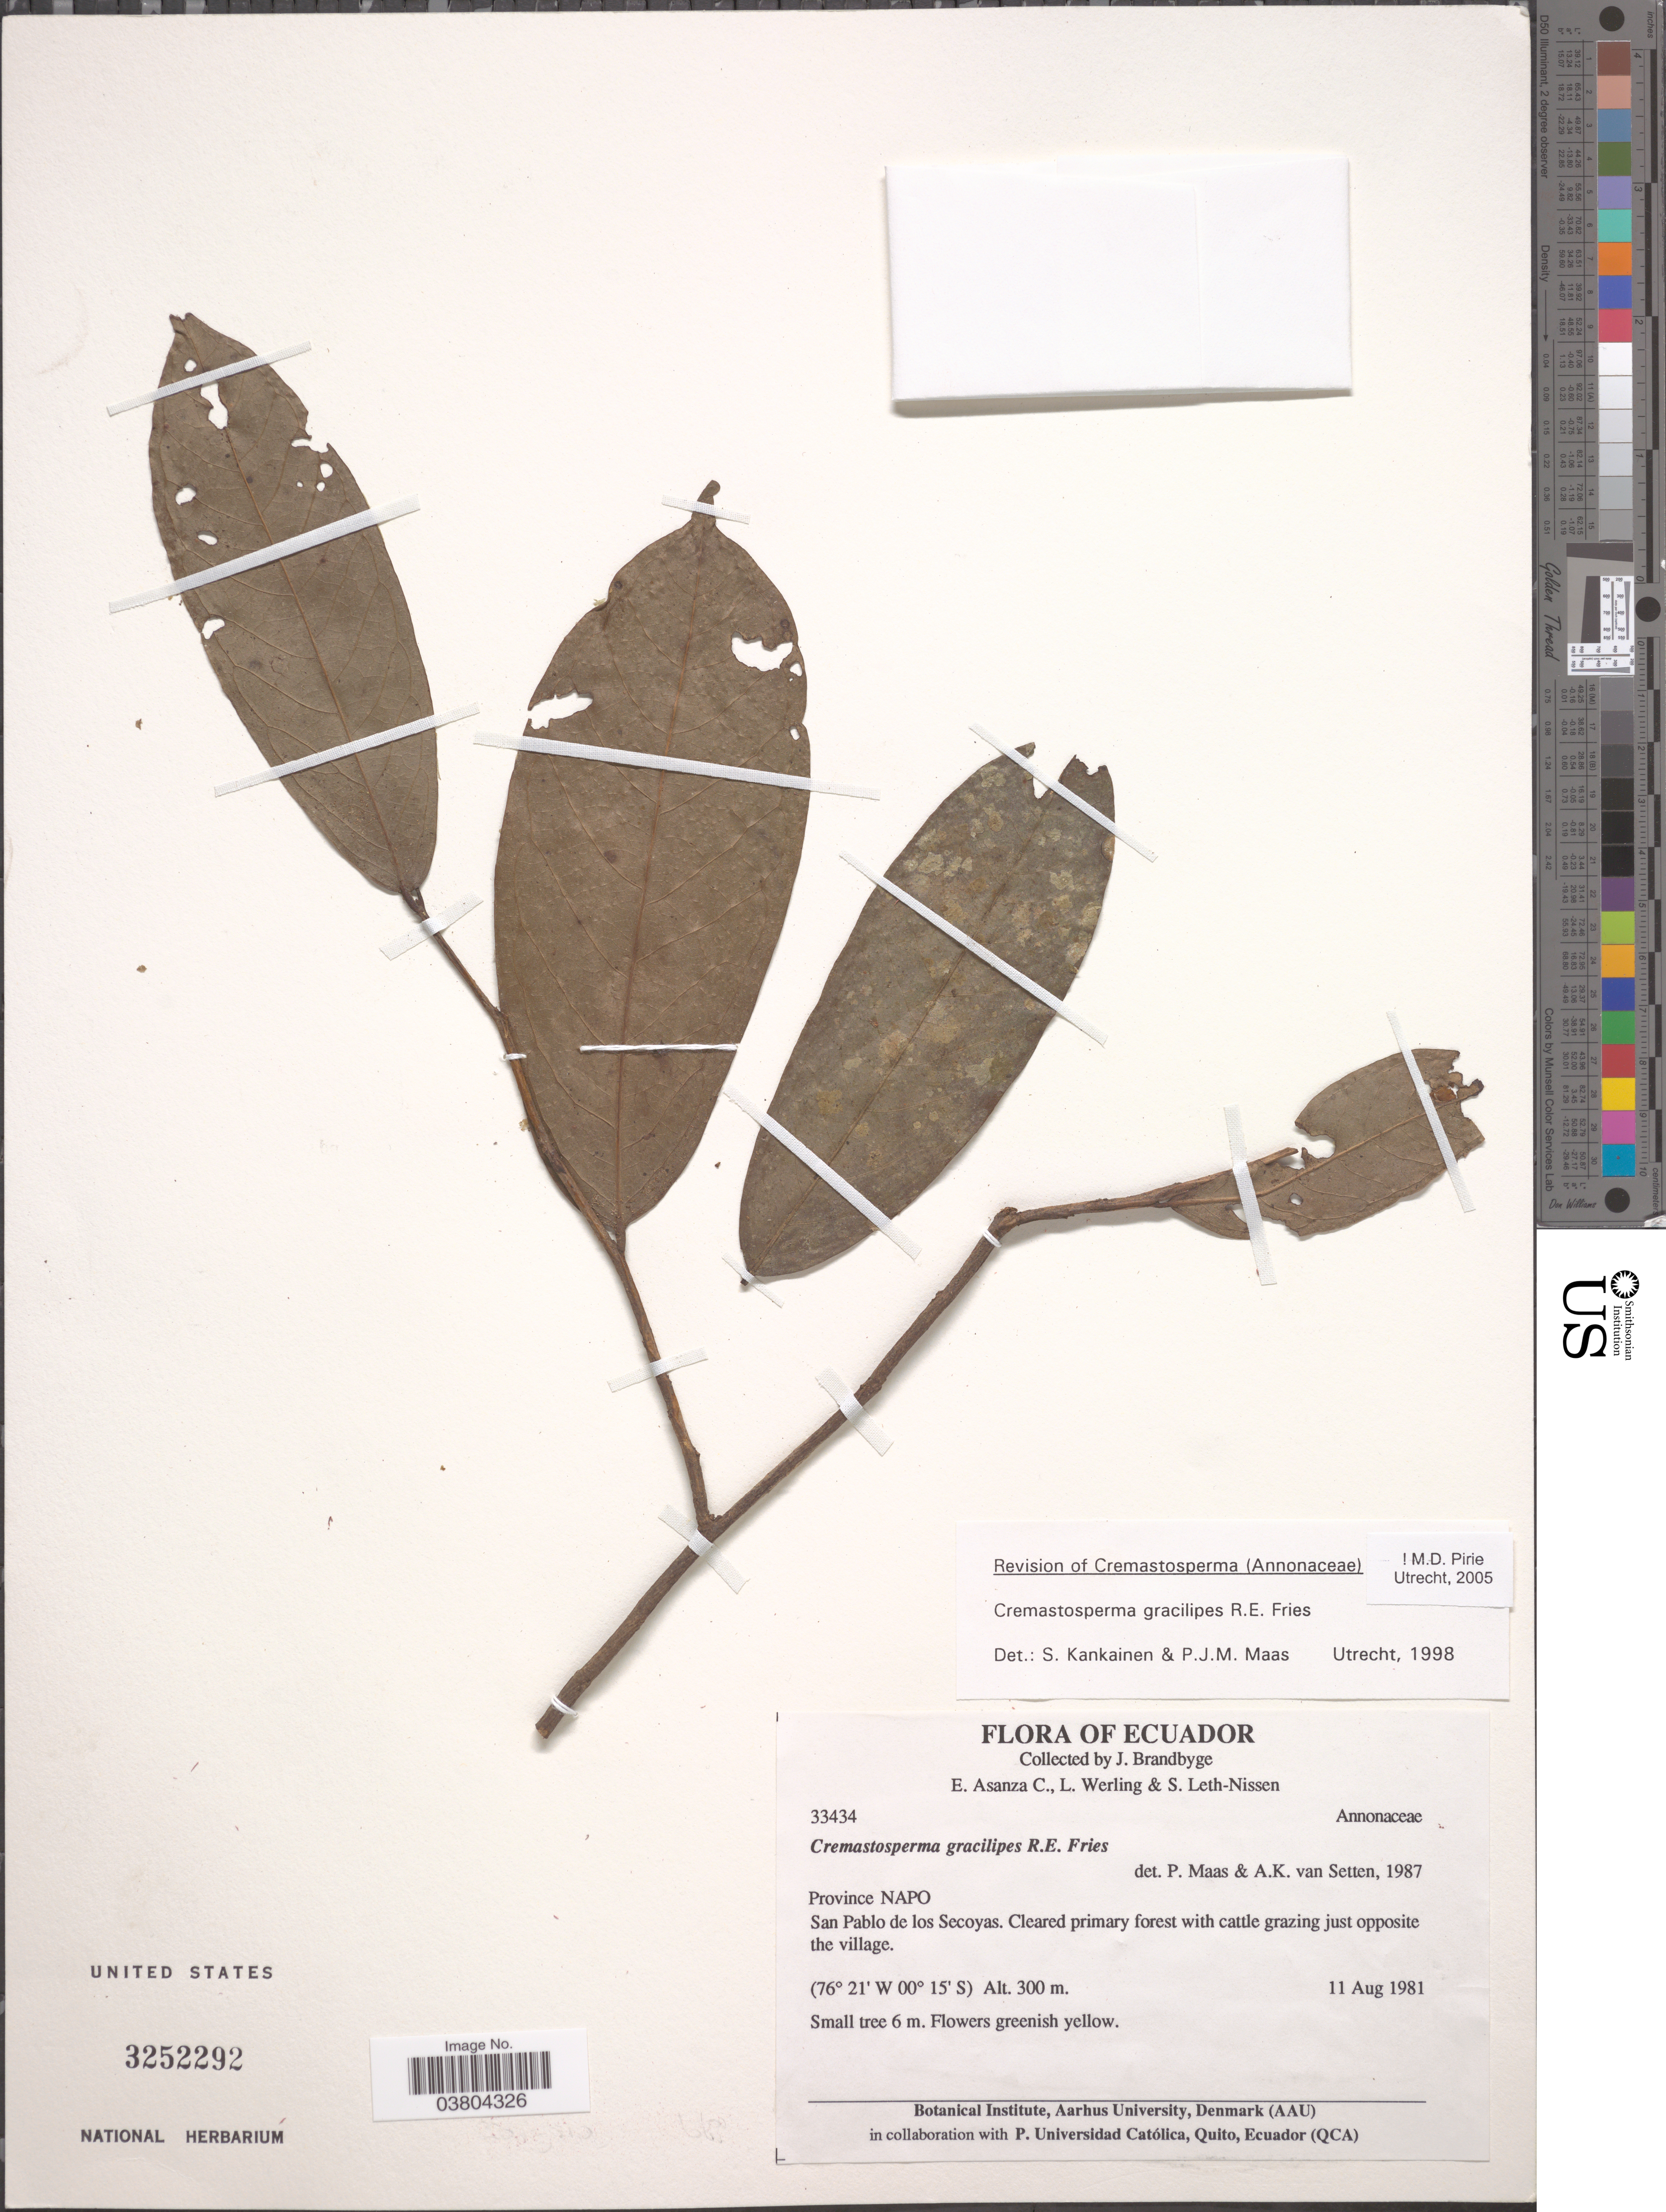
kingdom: Plantae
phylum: Tracheophyta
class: Magnoliopsida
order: Magnoliales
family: Annonaceae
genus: Cremastosperma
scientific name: Cremastosperma gracilipes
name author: R.E. Fr.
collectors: J. Brandbyge, E. Asanza C., L. Werling & S. Leth-Nissen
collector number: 33434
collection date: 1981-08-11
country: Ecuador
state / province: Napo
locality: San Pablo de los Secoyas. Cleared primary forest with cattle grazing just opposite the village.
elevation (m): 300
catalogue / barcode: US 3252292